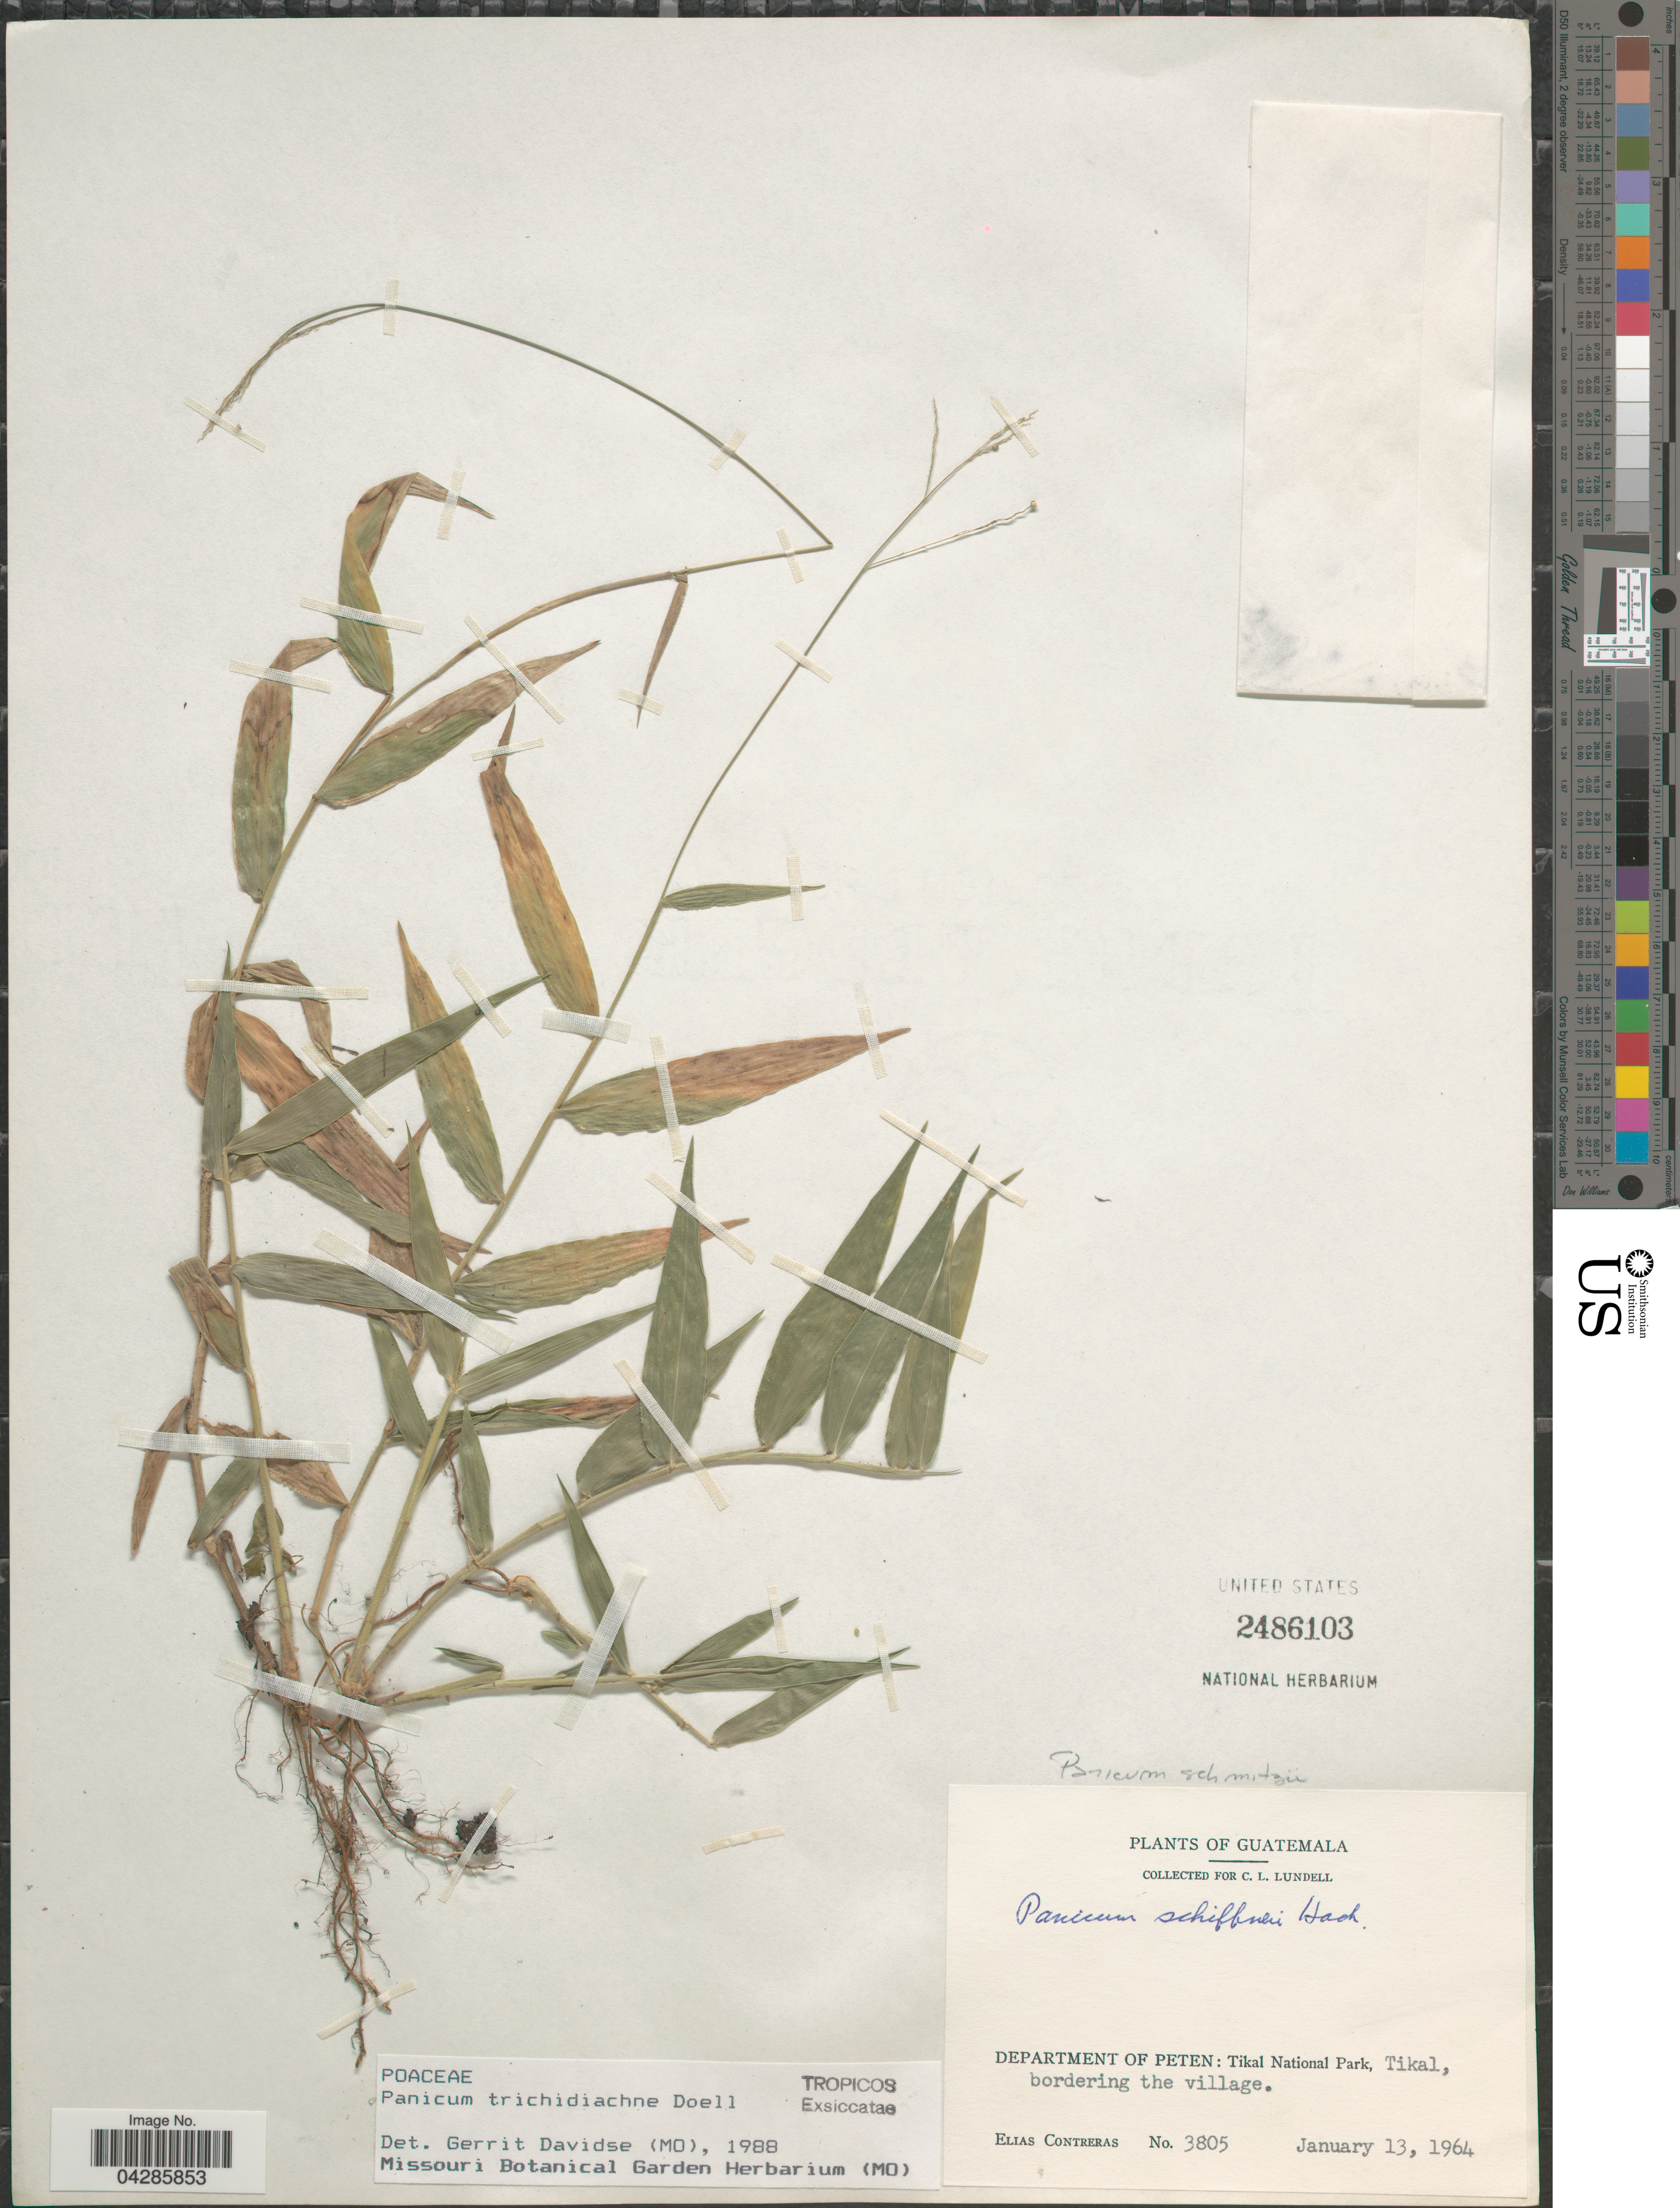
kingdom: Plantae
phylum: Tracheophyta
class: Liliopsida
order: Poales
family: Poaceae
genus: Morronea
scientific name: Morronea trichidiachnis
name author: (Döll) Zuloaga & Scataglini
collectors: E. Contreras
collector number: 3805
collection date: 1964-01-13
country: Guatemala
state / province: El Peten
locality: Department of Peten: Tikal National Park, Tikal, bordering the village.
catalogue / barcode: US 2486103